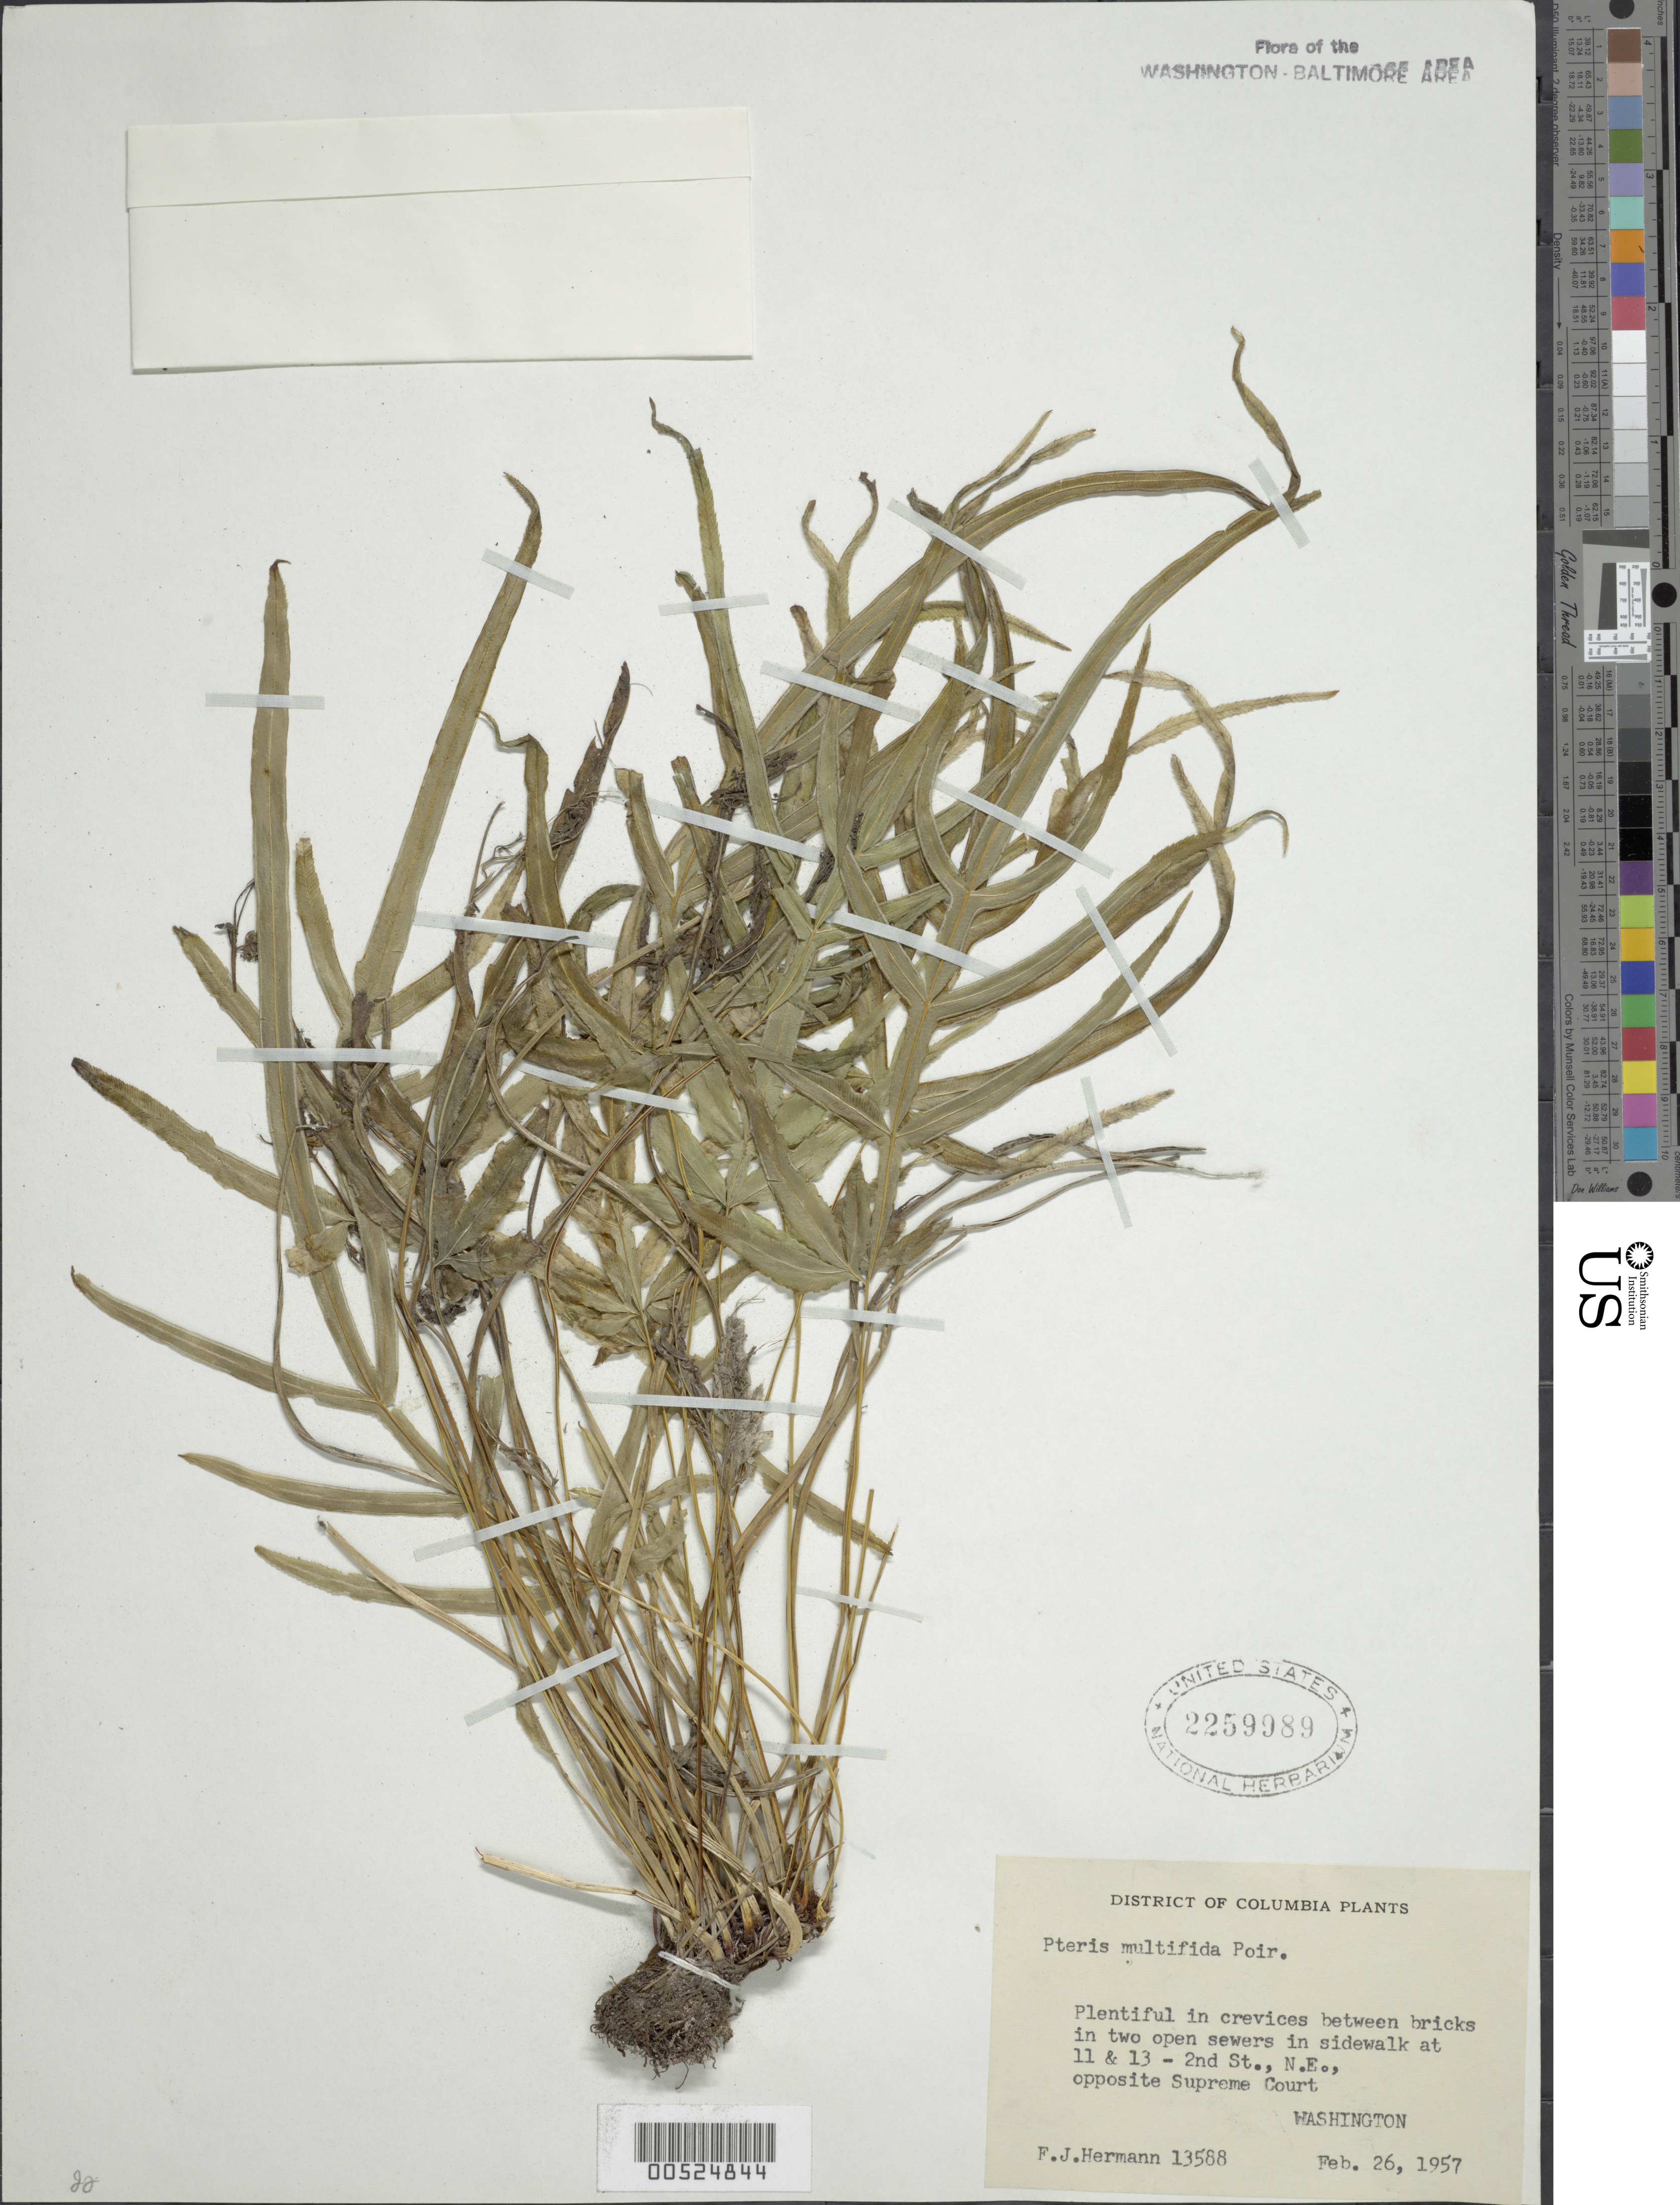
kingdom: Plantae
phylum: Tracheophyta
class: Polypodiopsida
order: Polypodiales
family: Pteridaceae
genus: Pteris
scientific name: Pteris multifida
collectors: F. J. Hermann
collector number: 13588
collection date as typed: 26 Feb 1957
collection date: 1957-02-26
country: United States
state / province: District of Columbia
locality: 11 and 13 2nd St. NE, opposite Supreme Court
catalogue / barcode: US 2259989